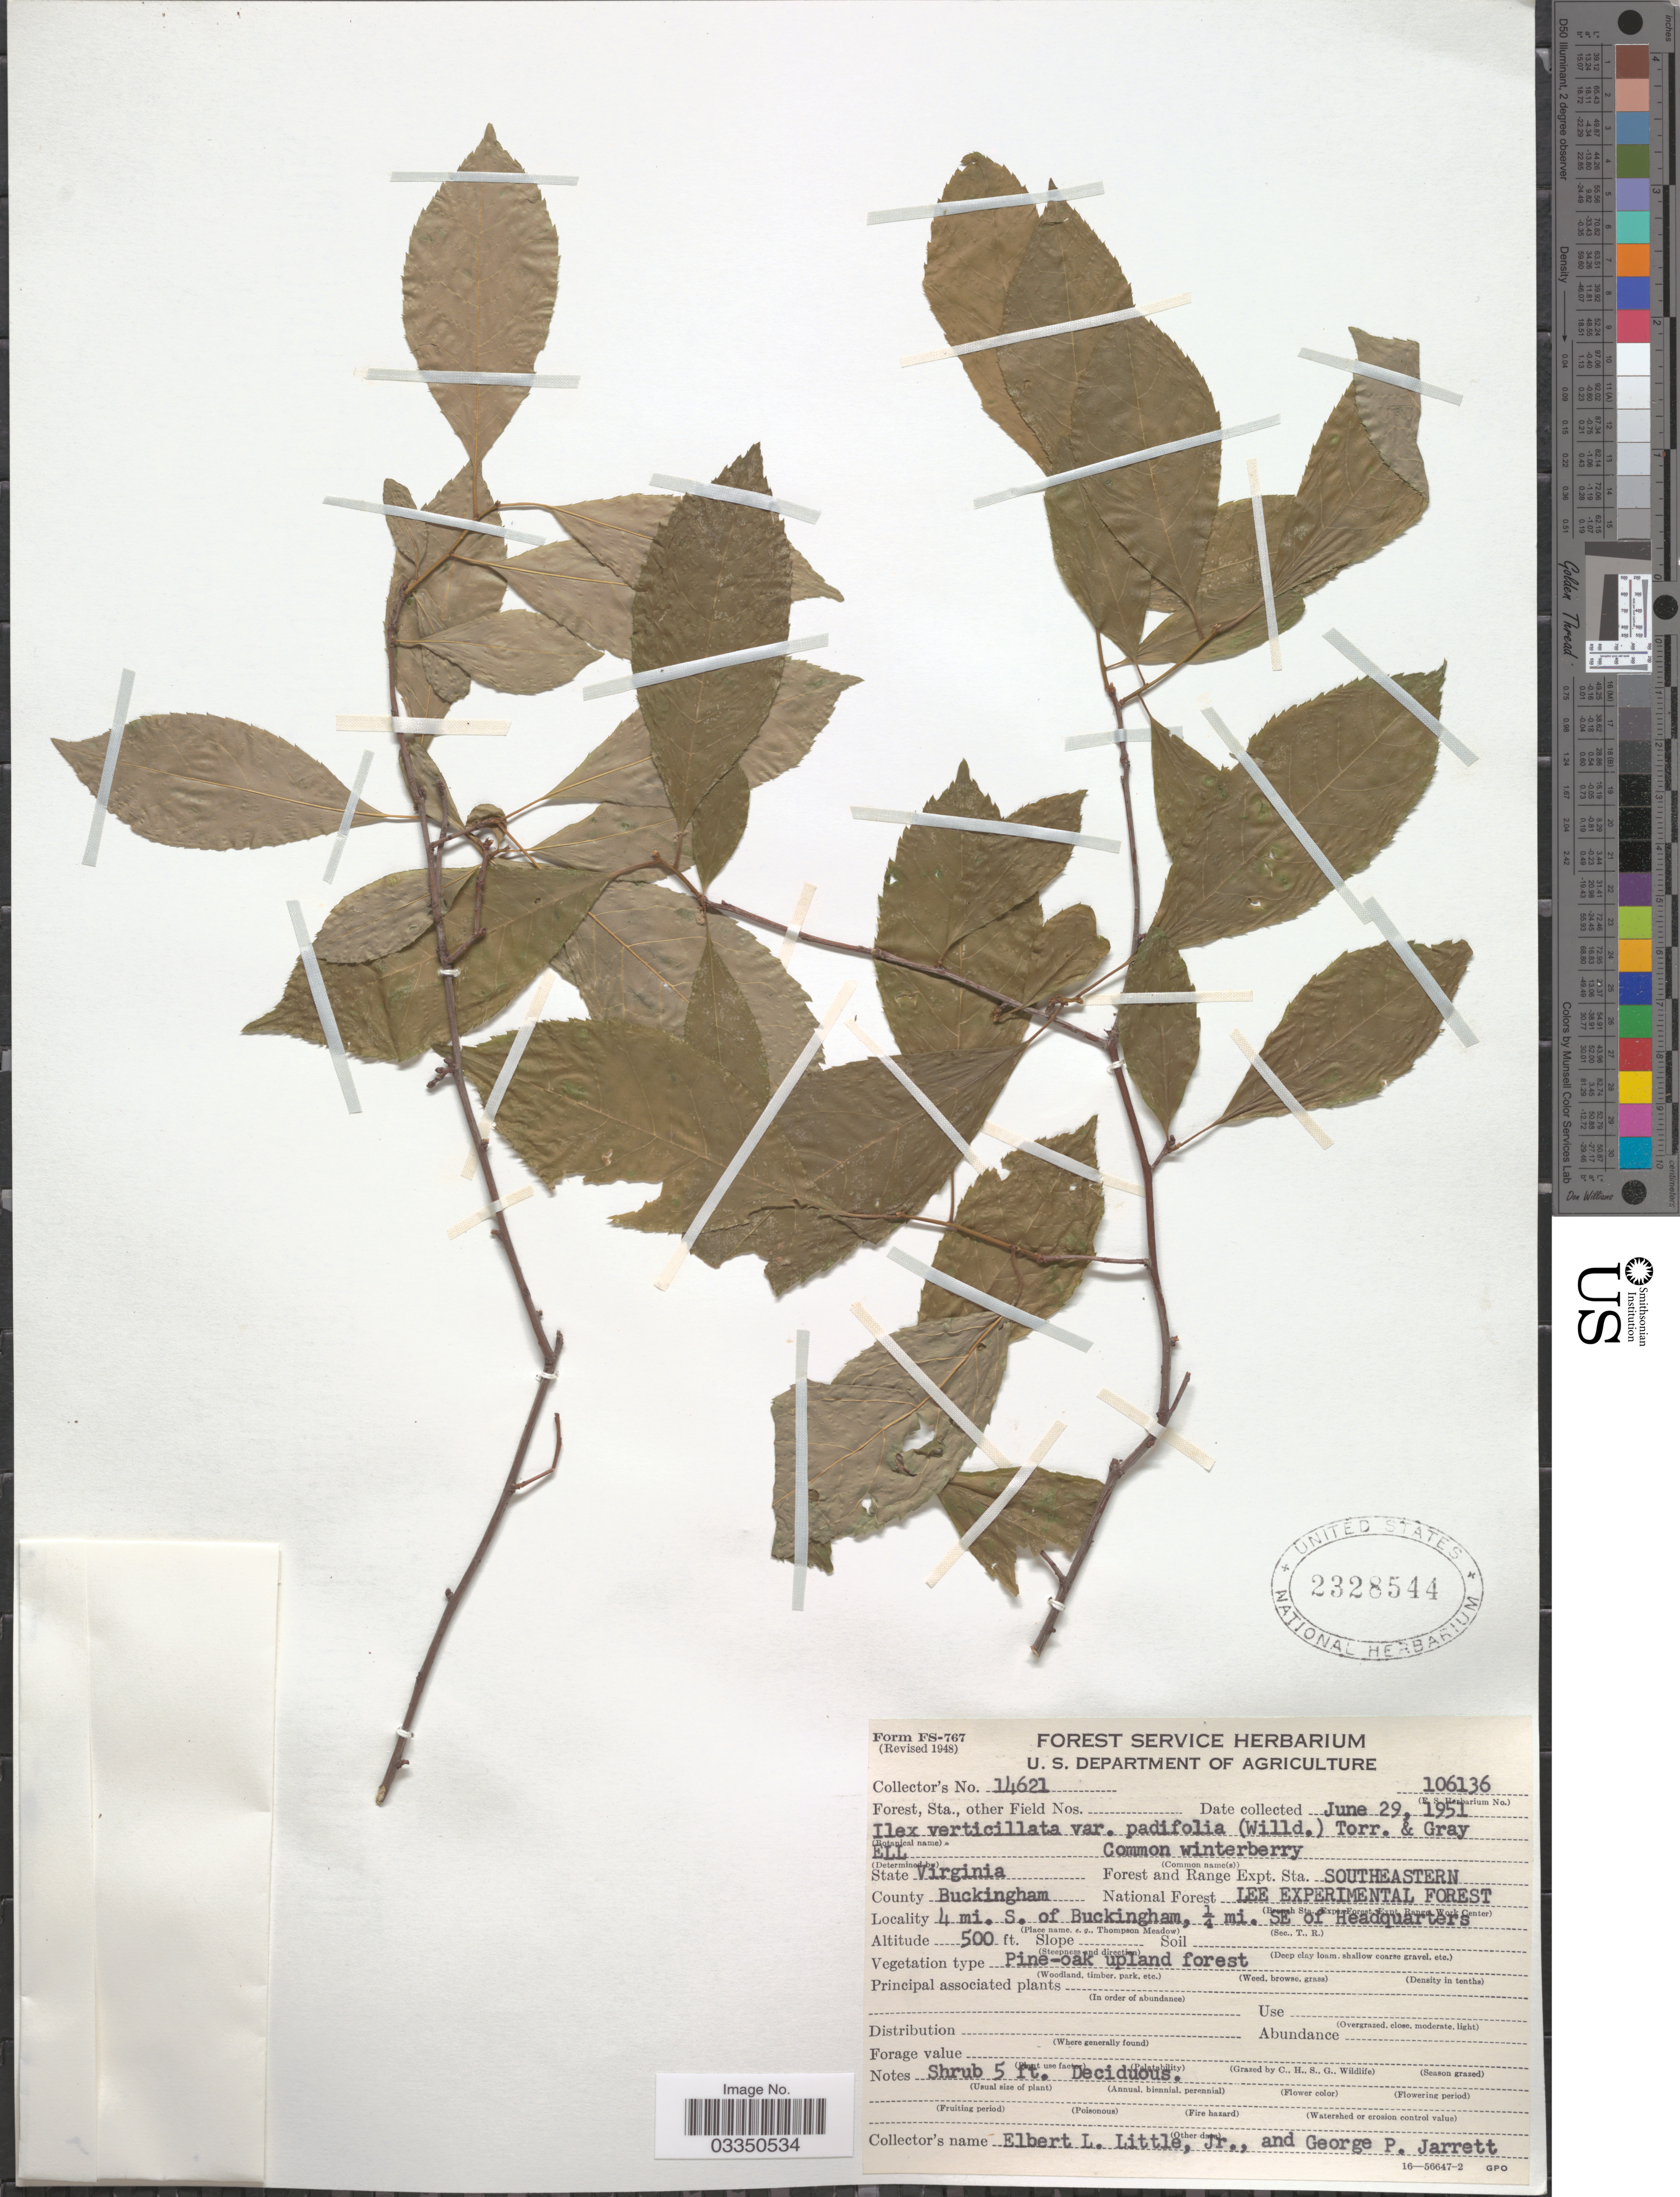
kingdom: Plantae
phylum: Tracheophyta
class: Magnoliopsida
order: Aquifoliales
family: Aquifoliaceae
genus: Ilex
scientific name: Ilex verticillata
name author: (L.) A. Gray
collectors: E. L. Little & G. Jarrett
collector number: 14621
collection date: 1951-06-29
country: United States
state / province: Virginia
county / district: Buckingham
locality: Forest and Range Expt. Sta. Southeastern. County Buckingham National Forest Lee Experimental Forest. 4 mi. S. of Buckingham, ¼ mi. SE of Headquarters.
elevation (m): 152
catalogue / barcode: US 2328544